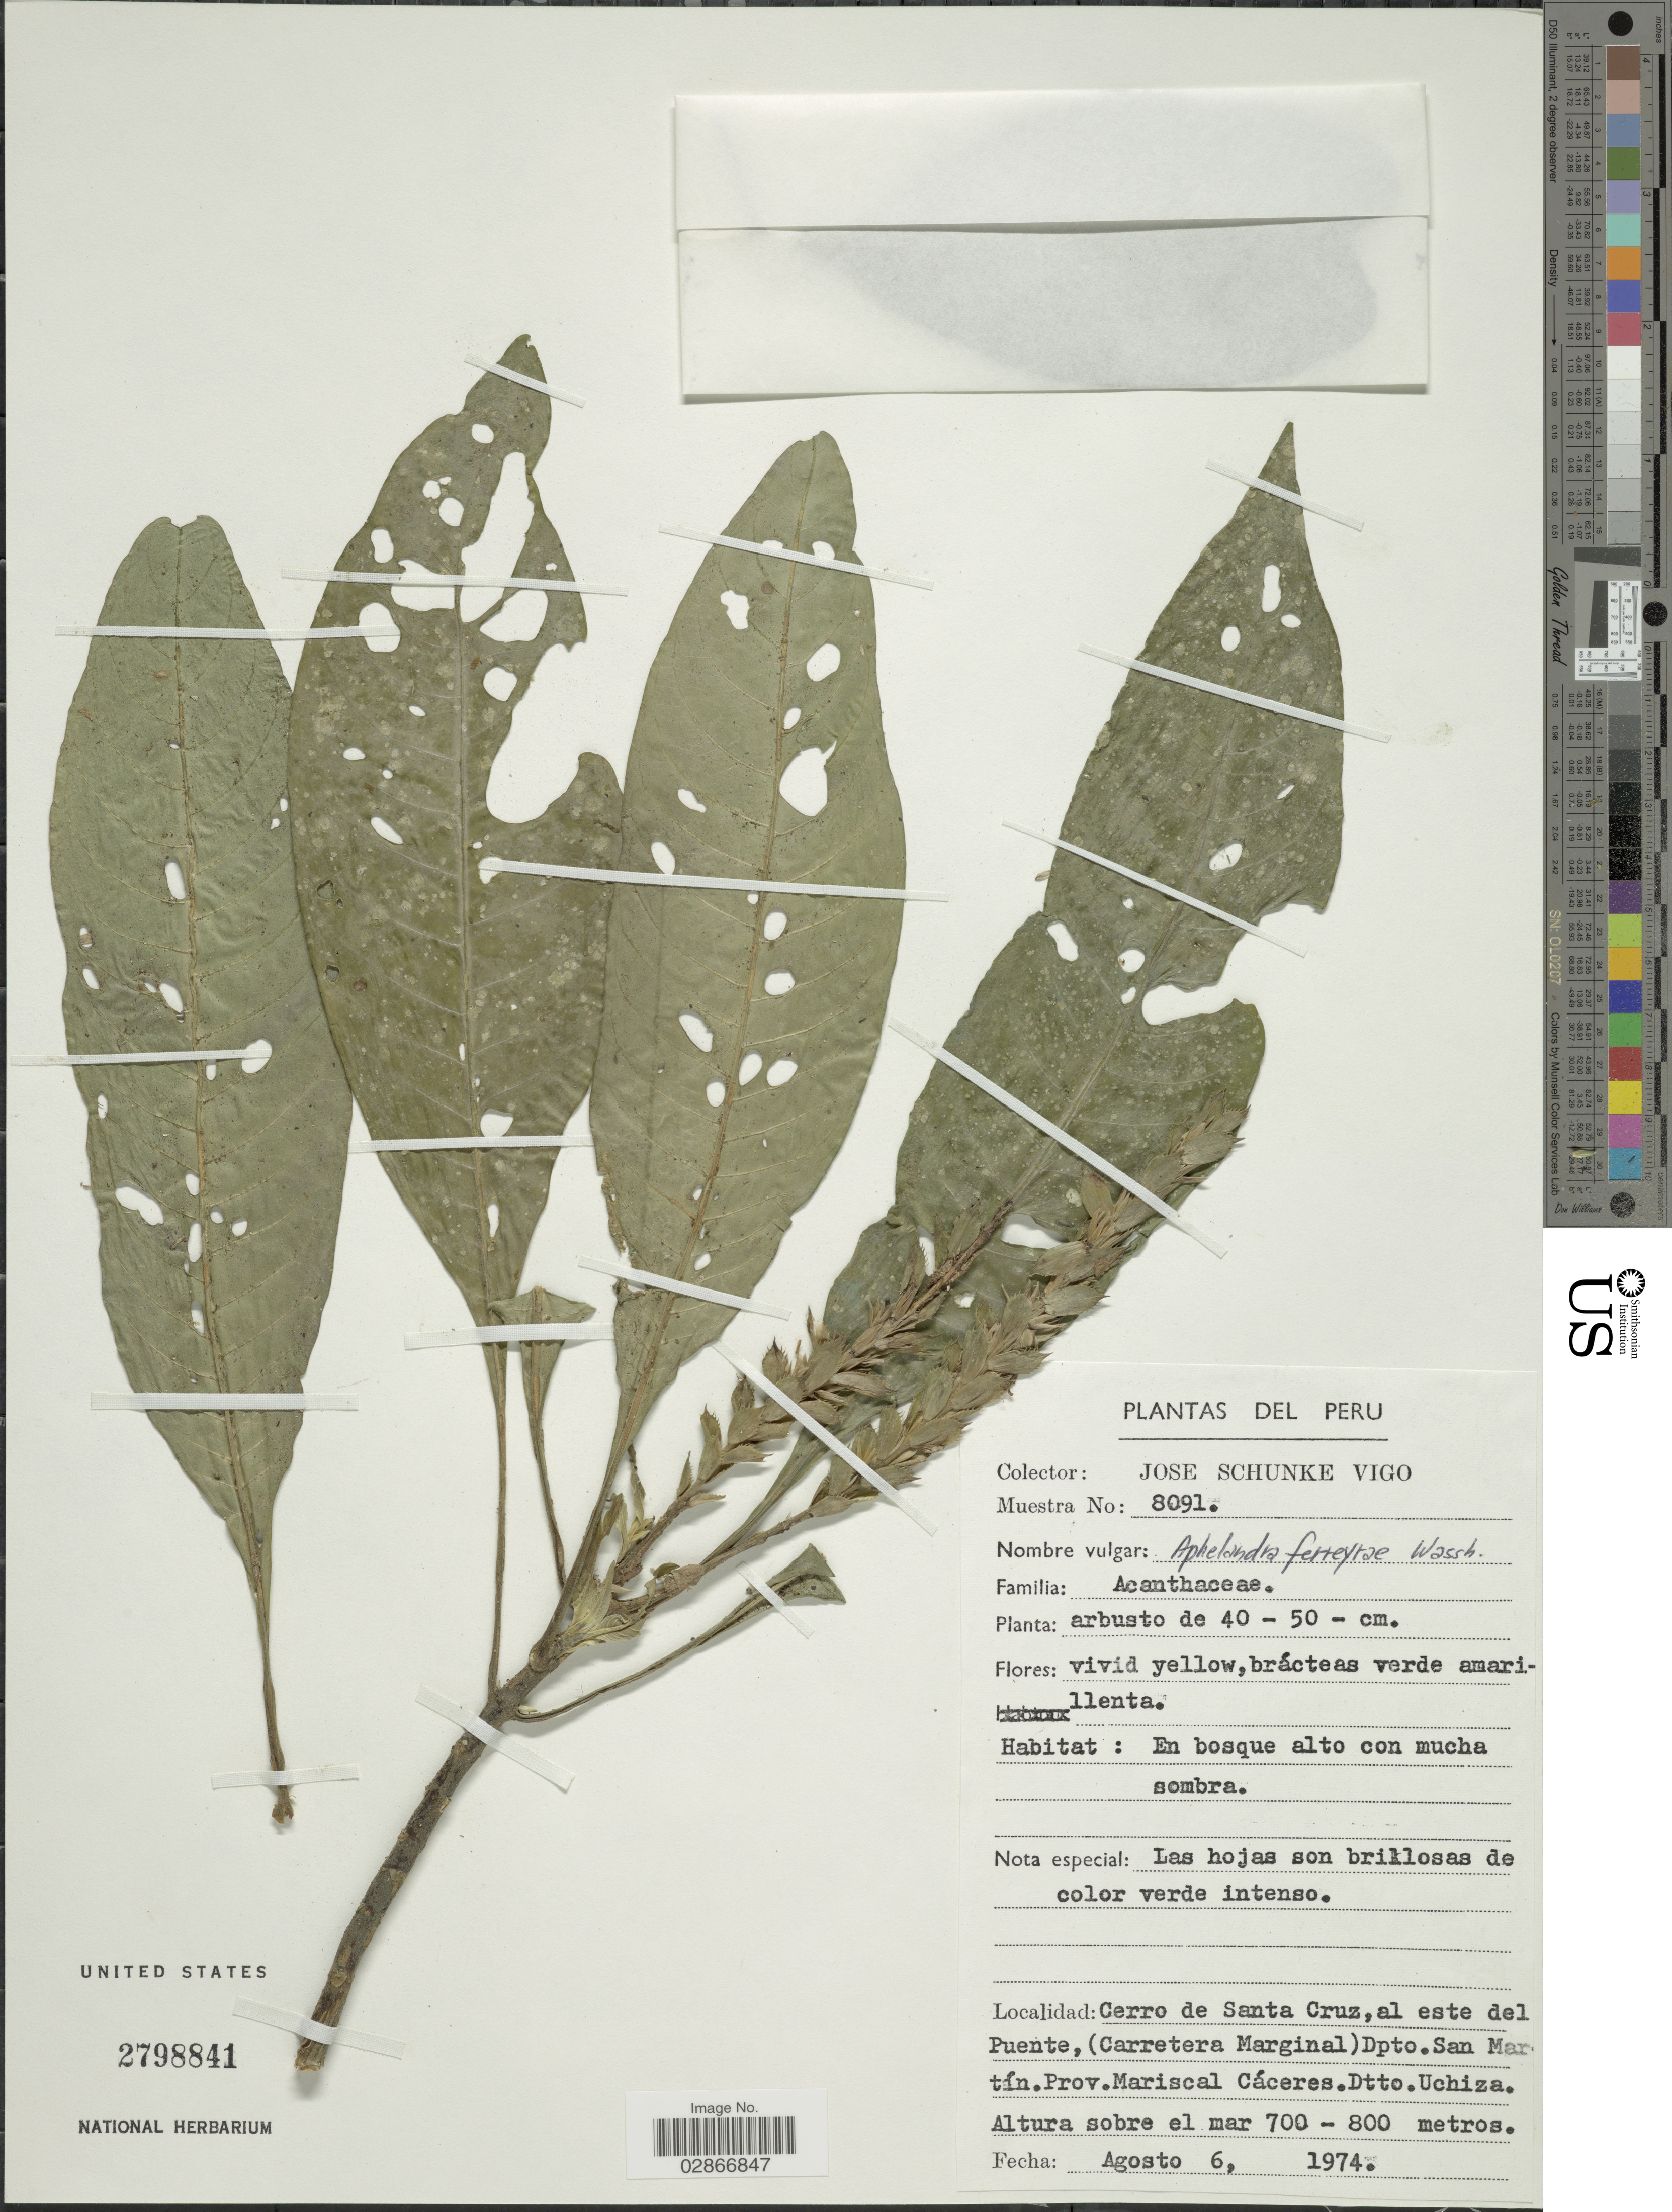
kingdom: Plantae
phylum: Tracheophyta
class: Magnoliopsida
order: Lamiales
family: Acanthaceae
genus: Aphelandra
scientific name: Aphelandra ferreyrae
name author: Wassh.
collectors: J. Schunke Vigo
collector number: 8091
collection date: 1974-08-06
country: Peru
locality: Cerro de Santa Cruz, al este del Puente, (Carretera Marginal) Dpto. San Martín. Prov. Mariscal Cáceres. Dtto. Uchiza.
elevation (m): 700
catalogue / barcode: US 2798841